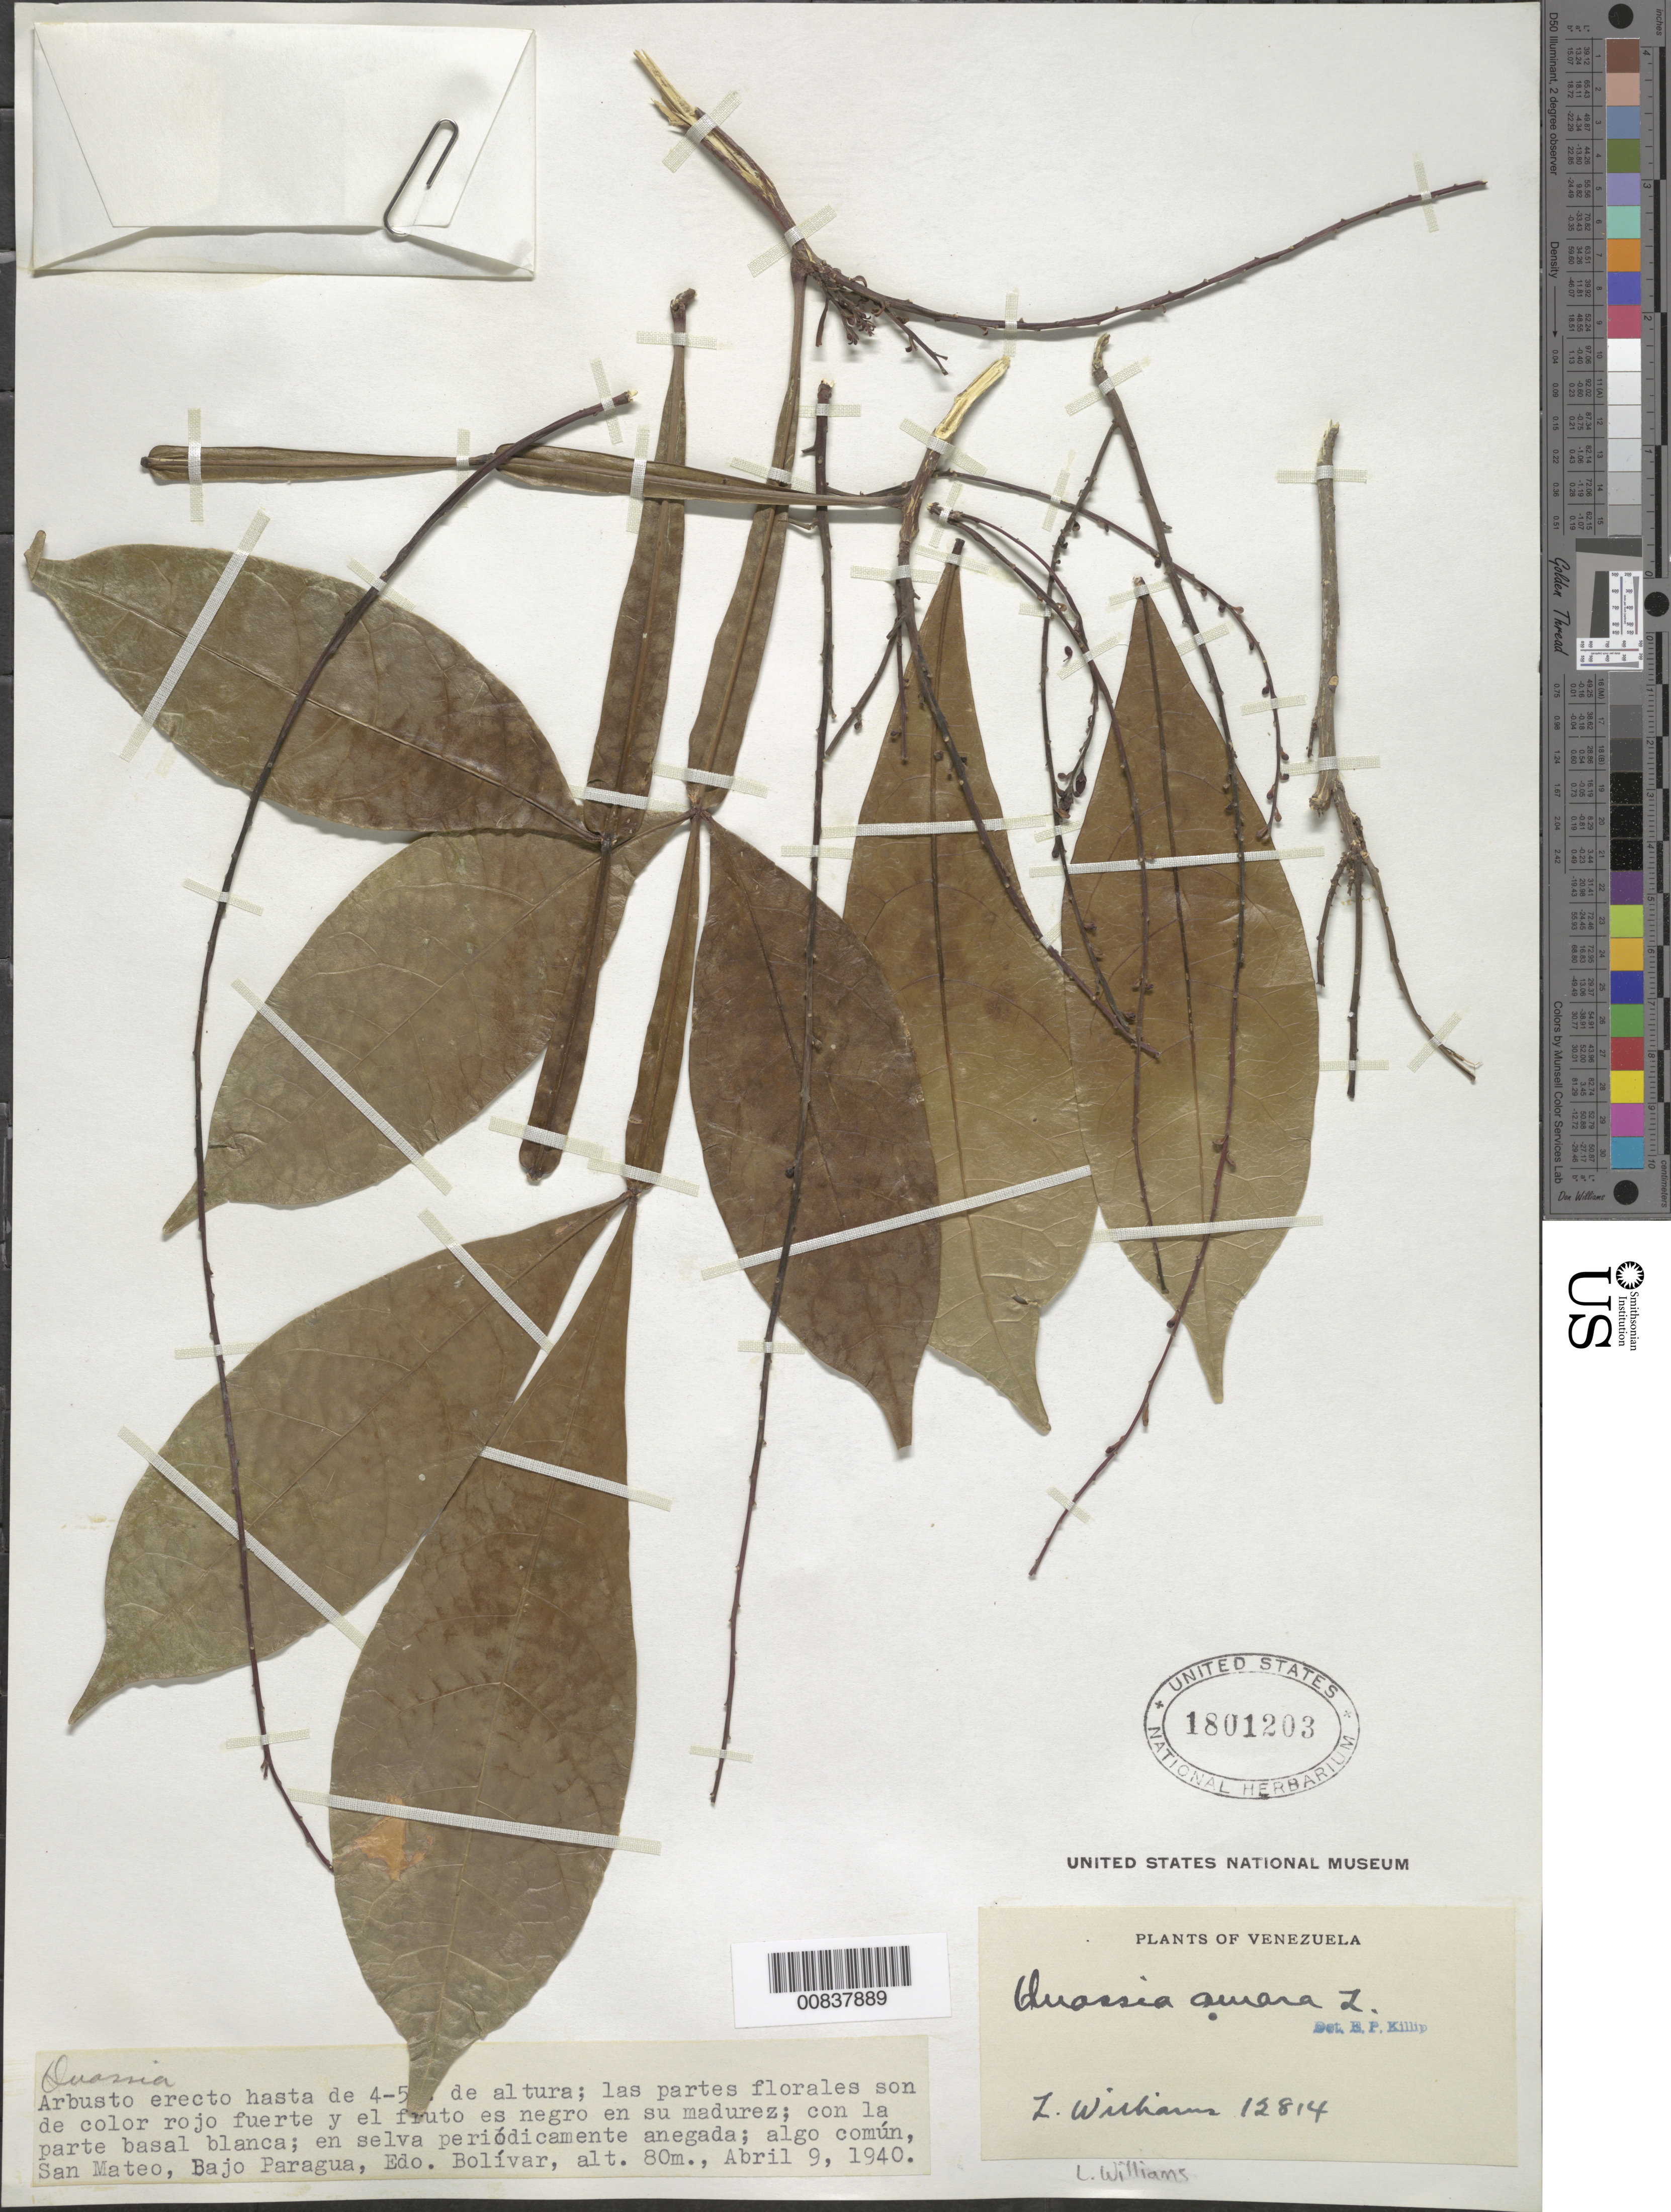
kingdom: Plantae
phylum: Tracheophyta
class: Magnoliopsida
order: Sapindales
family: Simaroubaceae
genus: Quassia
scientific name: Quassia amara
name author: L.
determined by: Killip, Ellsworth P.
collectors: Ll. Williams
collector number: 12814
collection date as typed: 9-Apr-40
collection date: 1940-04-09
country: Venezuela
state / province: Bolívar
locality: San Mateo, Bajo Paragua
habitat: Selva periodicamente anegada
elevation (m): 80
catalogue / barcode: US 1801203